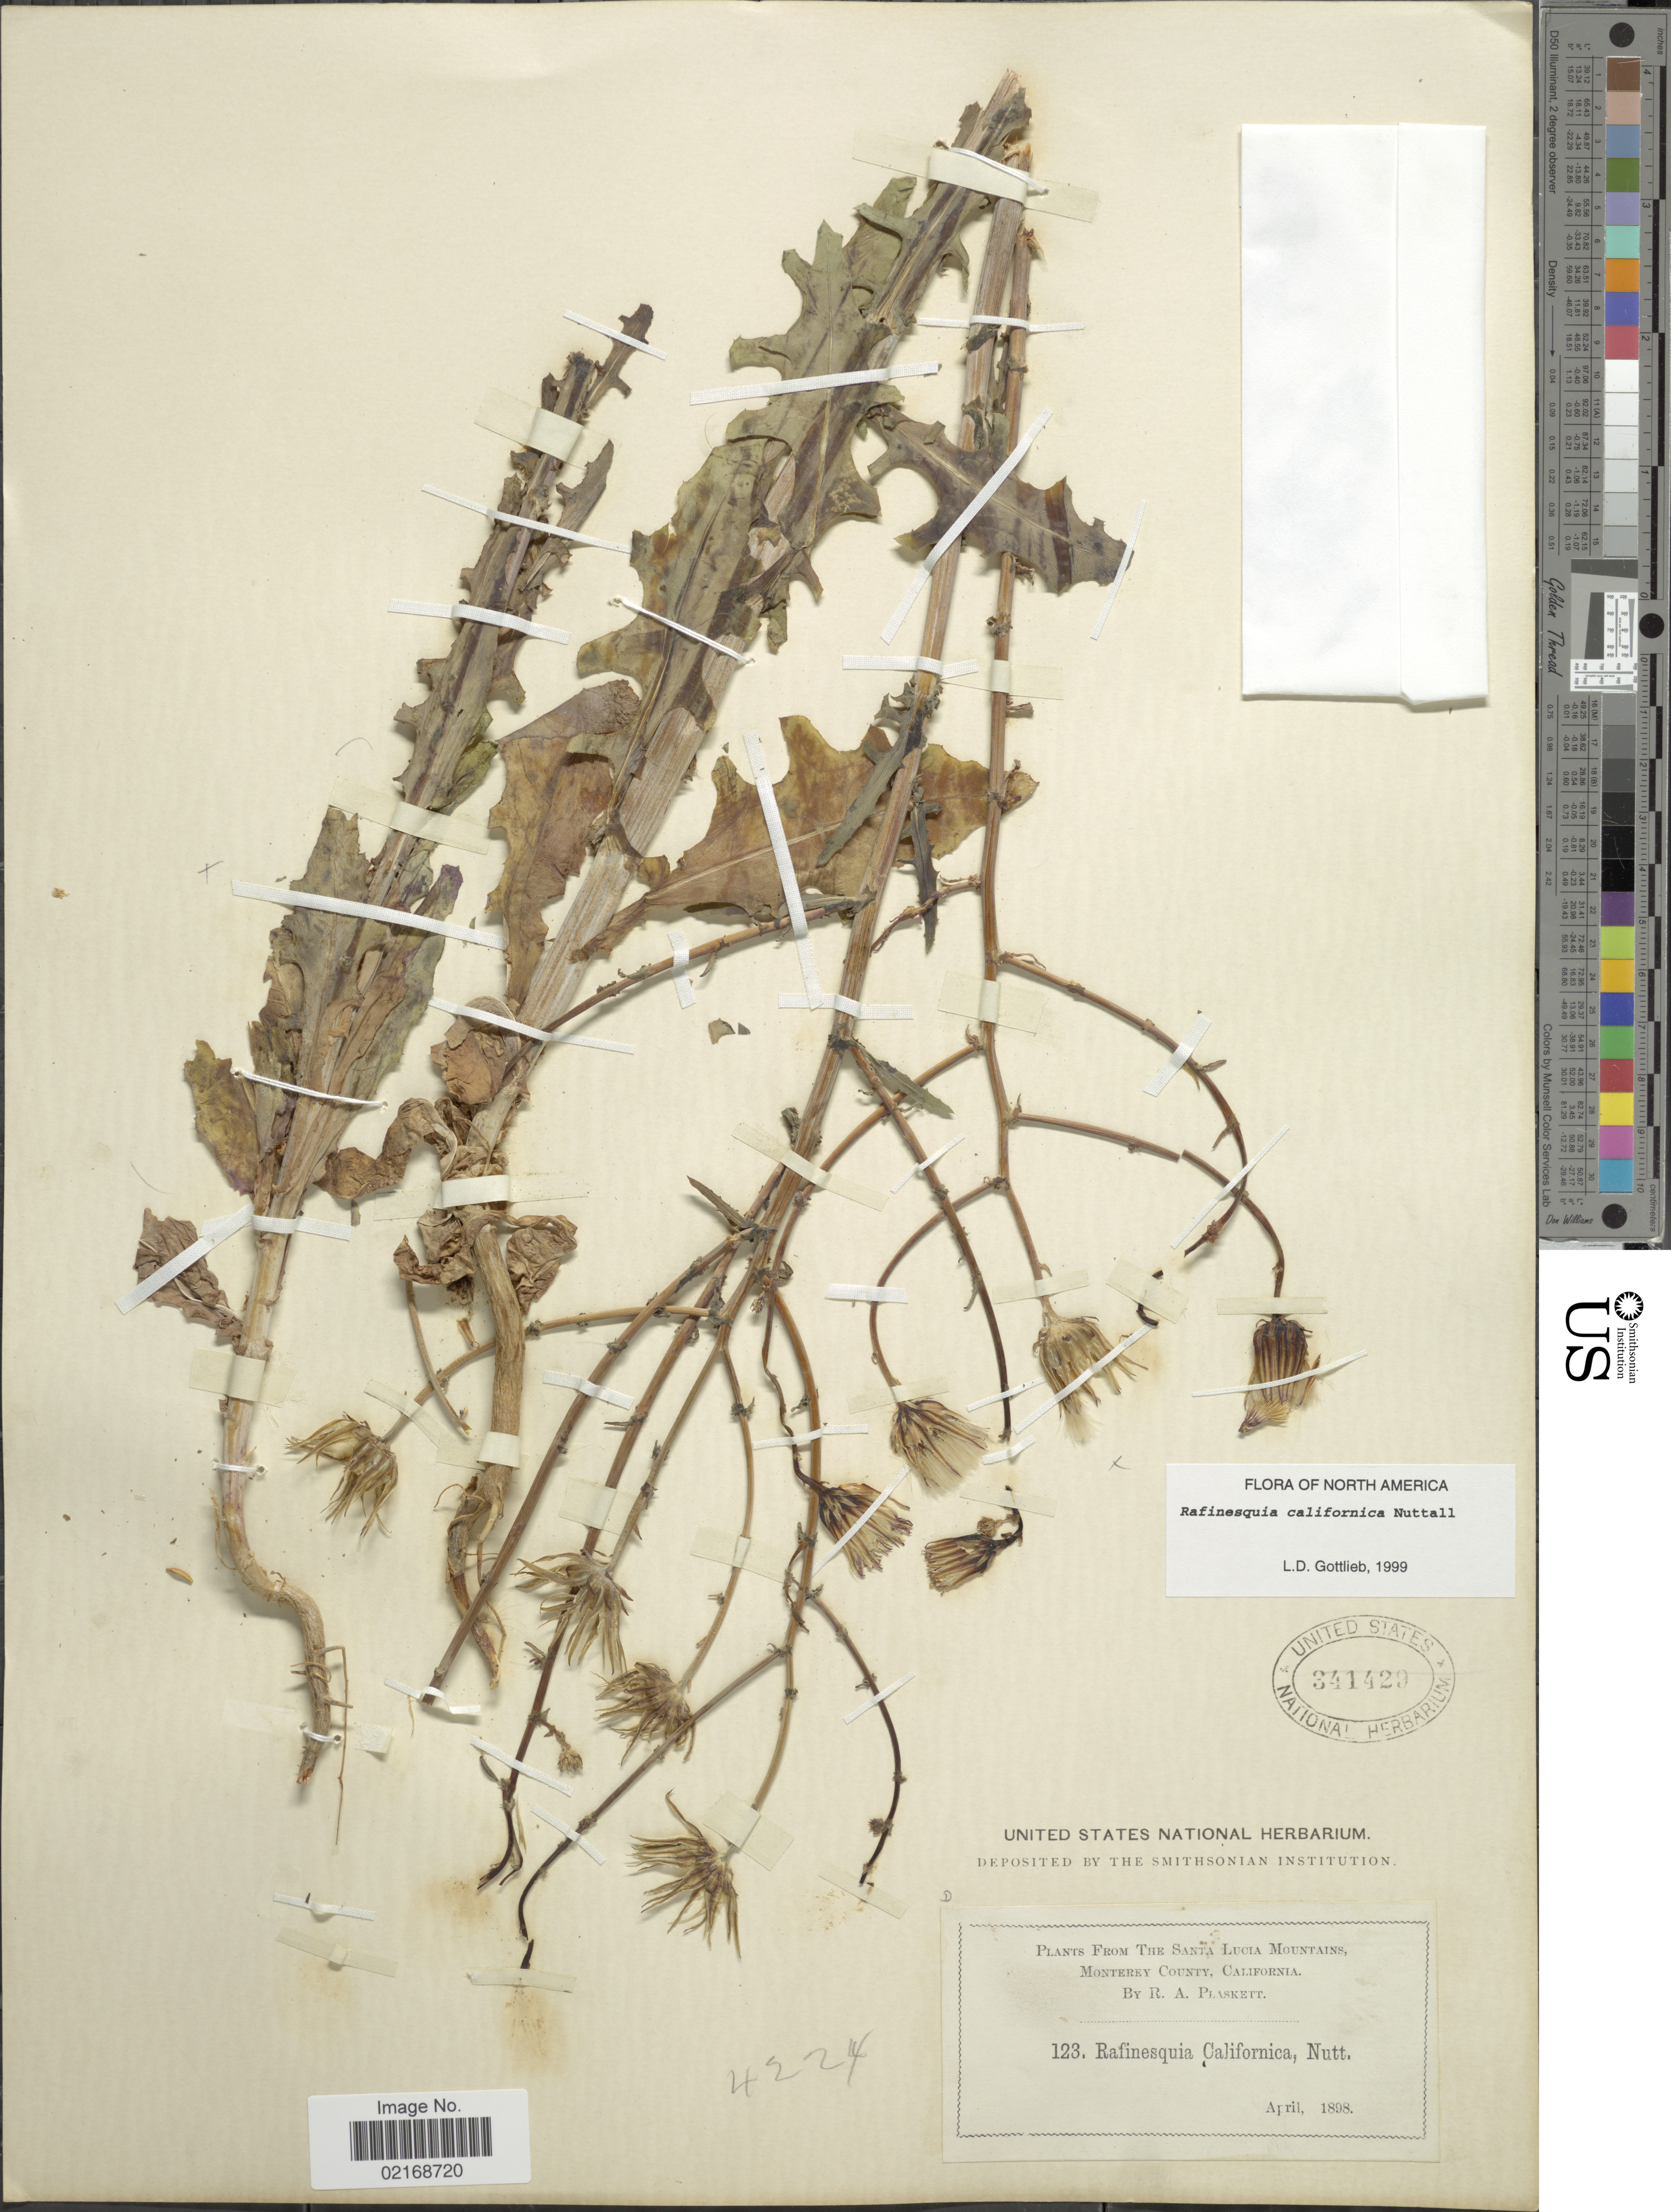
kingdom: Plantae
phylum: Tracheophyta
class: Magnoliopsida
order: Asterales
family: Asteraceae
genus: Rafinesquia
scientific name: Rafinesquia californica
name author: Nutt.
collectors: R. Plaskett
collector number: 123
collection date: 1898-04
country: United States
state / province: California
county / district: Monterey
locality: The Santa Lucia Mountains, Monterey County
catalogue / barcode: US 341429